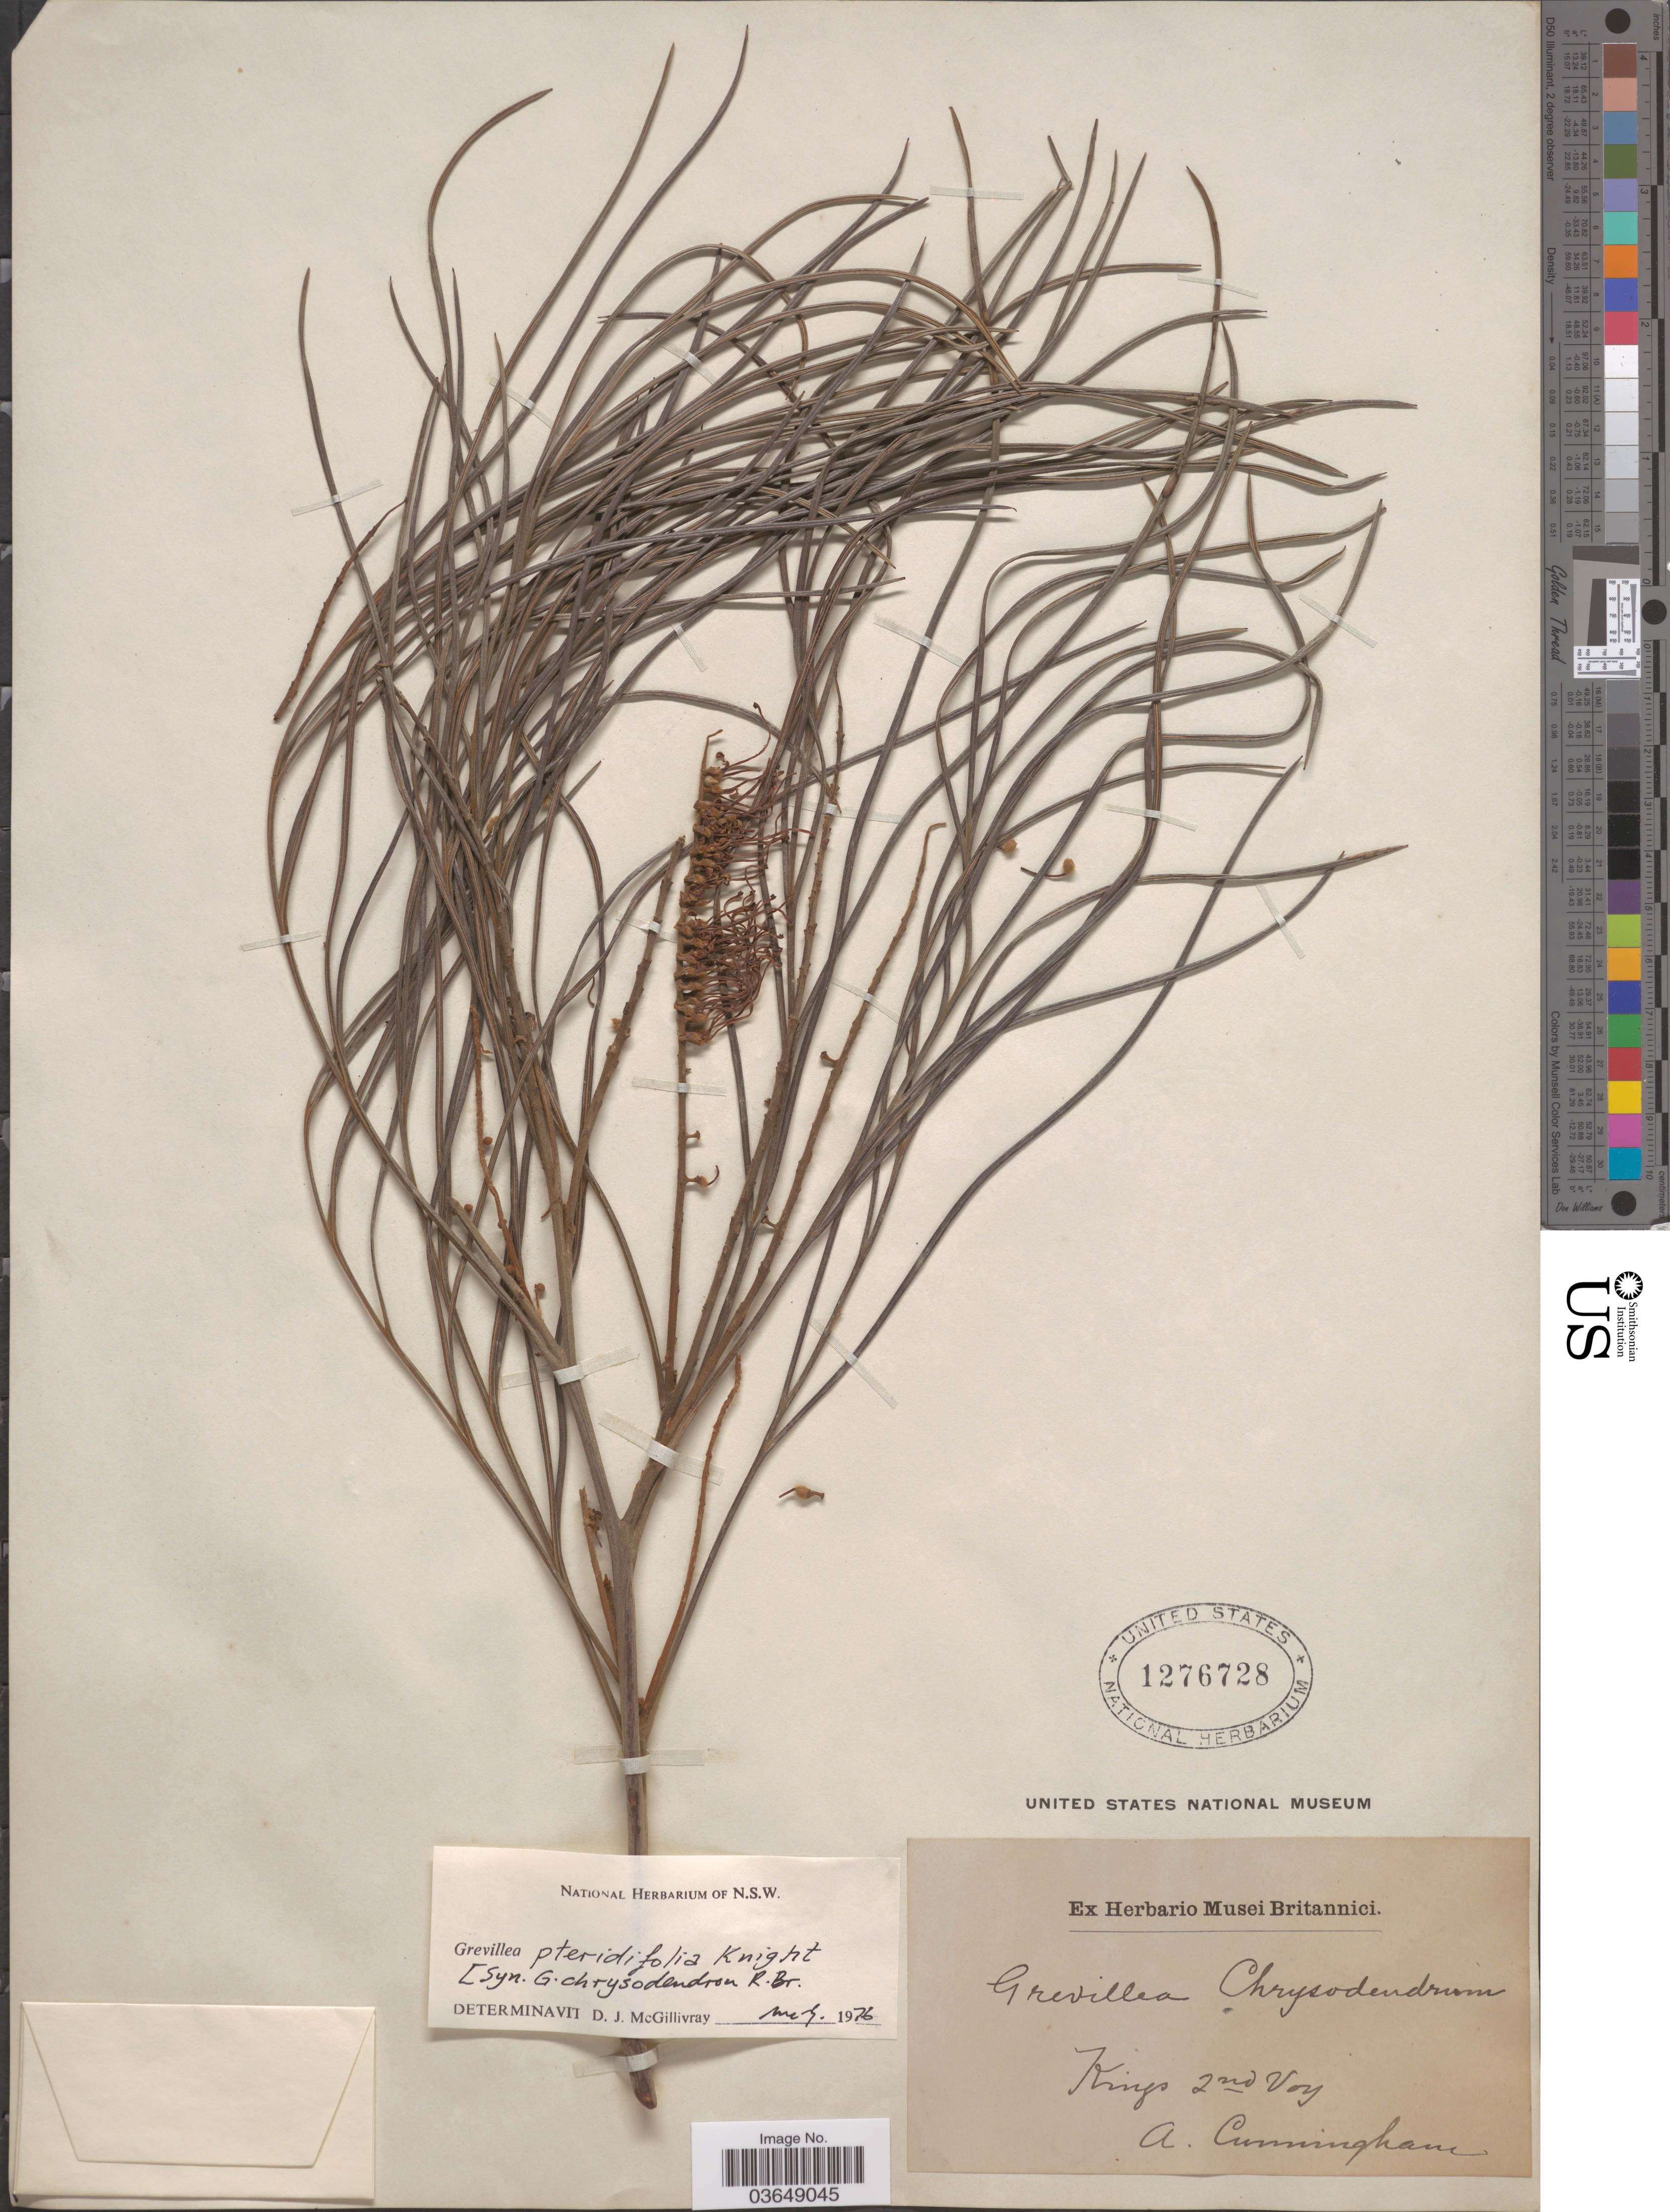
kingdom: Plantae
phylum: Tracheophyta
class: Magnoliopsida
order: Proteales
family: Proteaceae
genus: Grevillea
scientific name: Grevillea pteridifolia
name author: Knight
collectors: A. Cunningham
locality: Kings 2nd Voy. [unsure placement]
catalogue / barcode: US 1276728